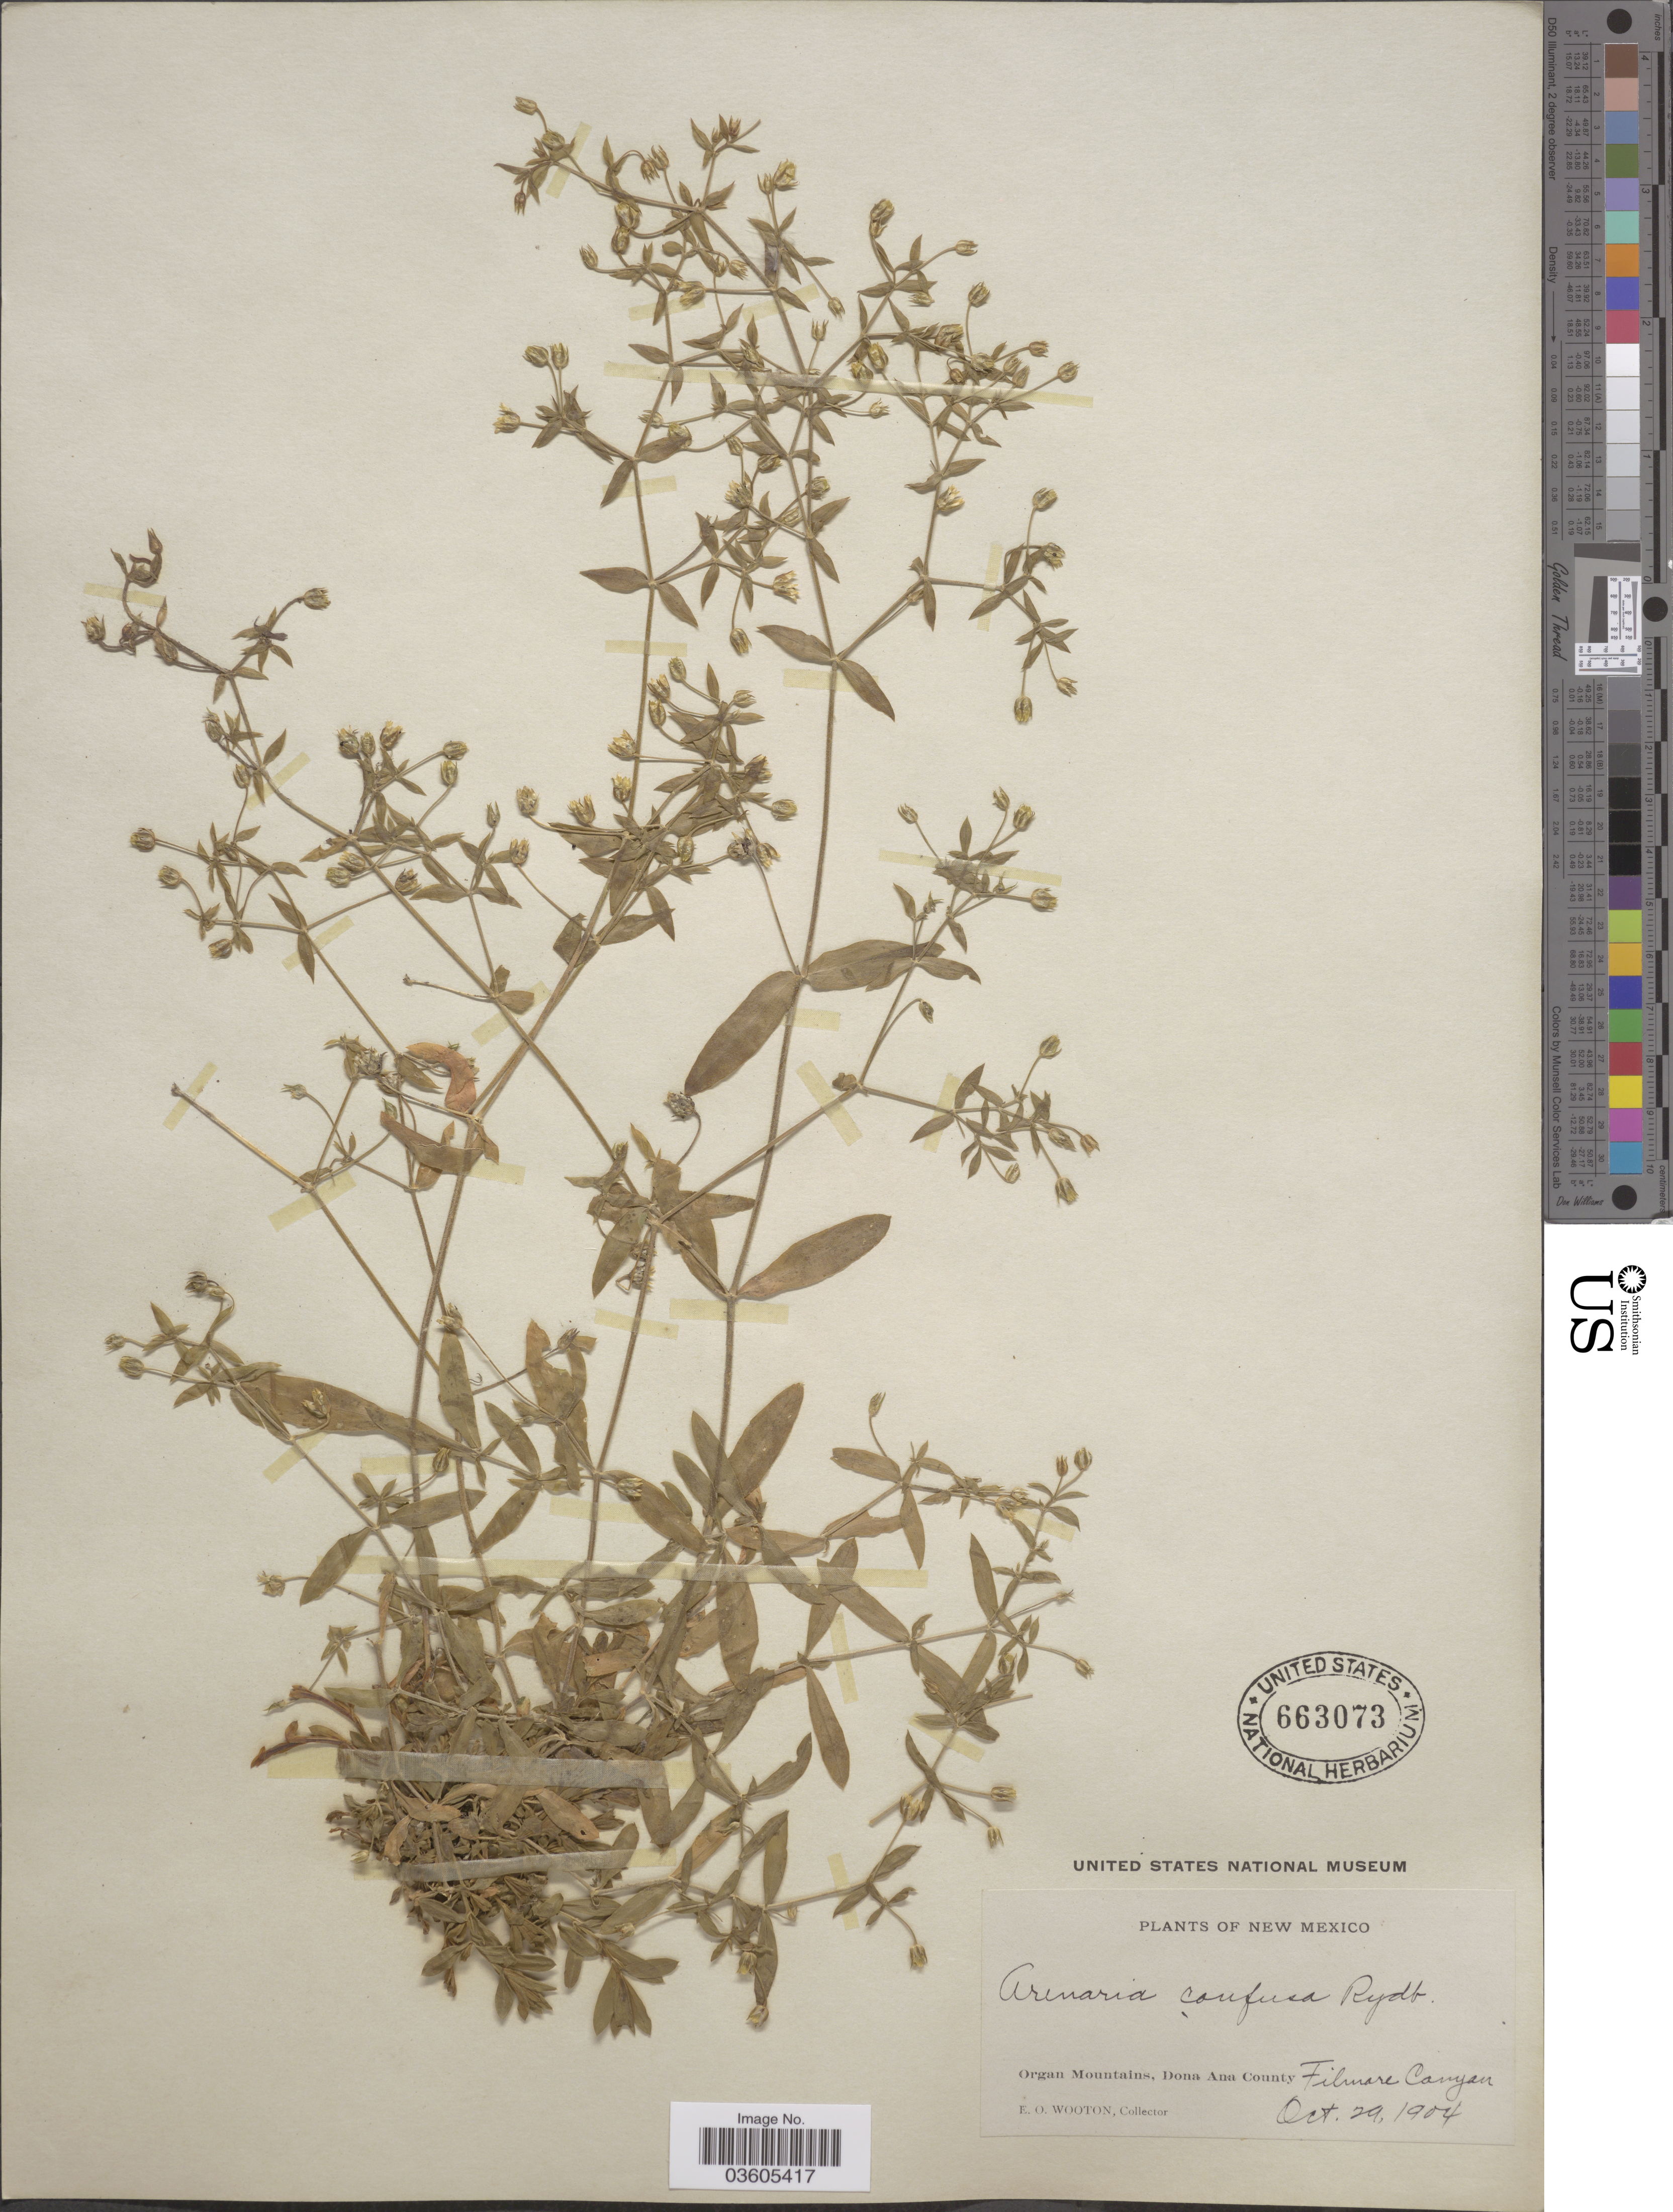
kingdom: Plantae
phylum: Tracheophyta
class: Magnoliopsida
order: Caryophyllales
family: Caryophyllaceae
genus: Arenaria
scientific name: Arenaria confusa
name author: Rydb.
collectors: E. O. Wooton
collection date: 1904-10-29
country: United States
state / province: New Mexico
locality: Organ Mountains, Dona Ana County. Filmore Canyon.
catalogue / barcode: US 663073